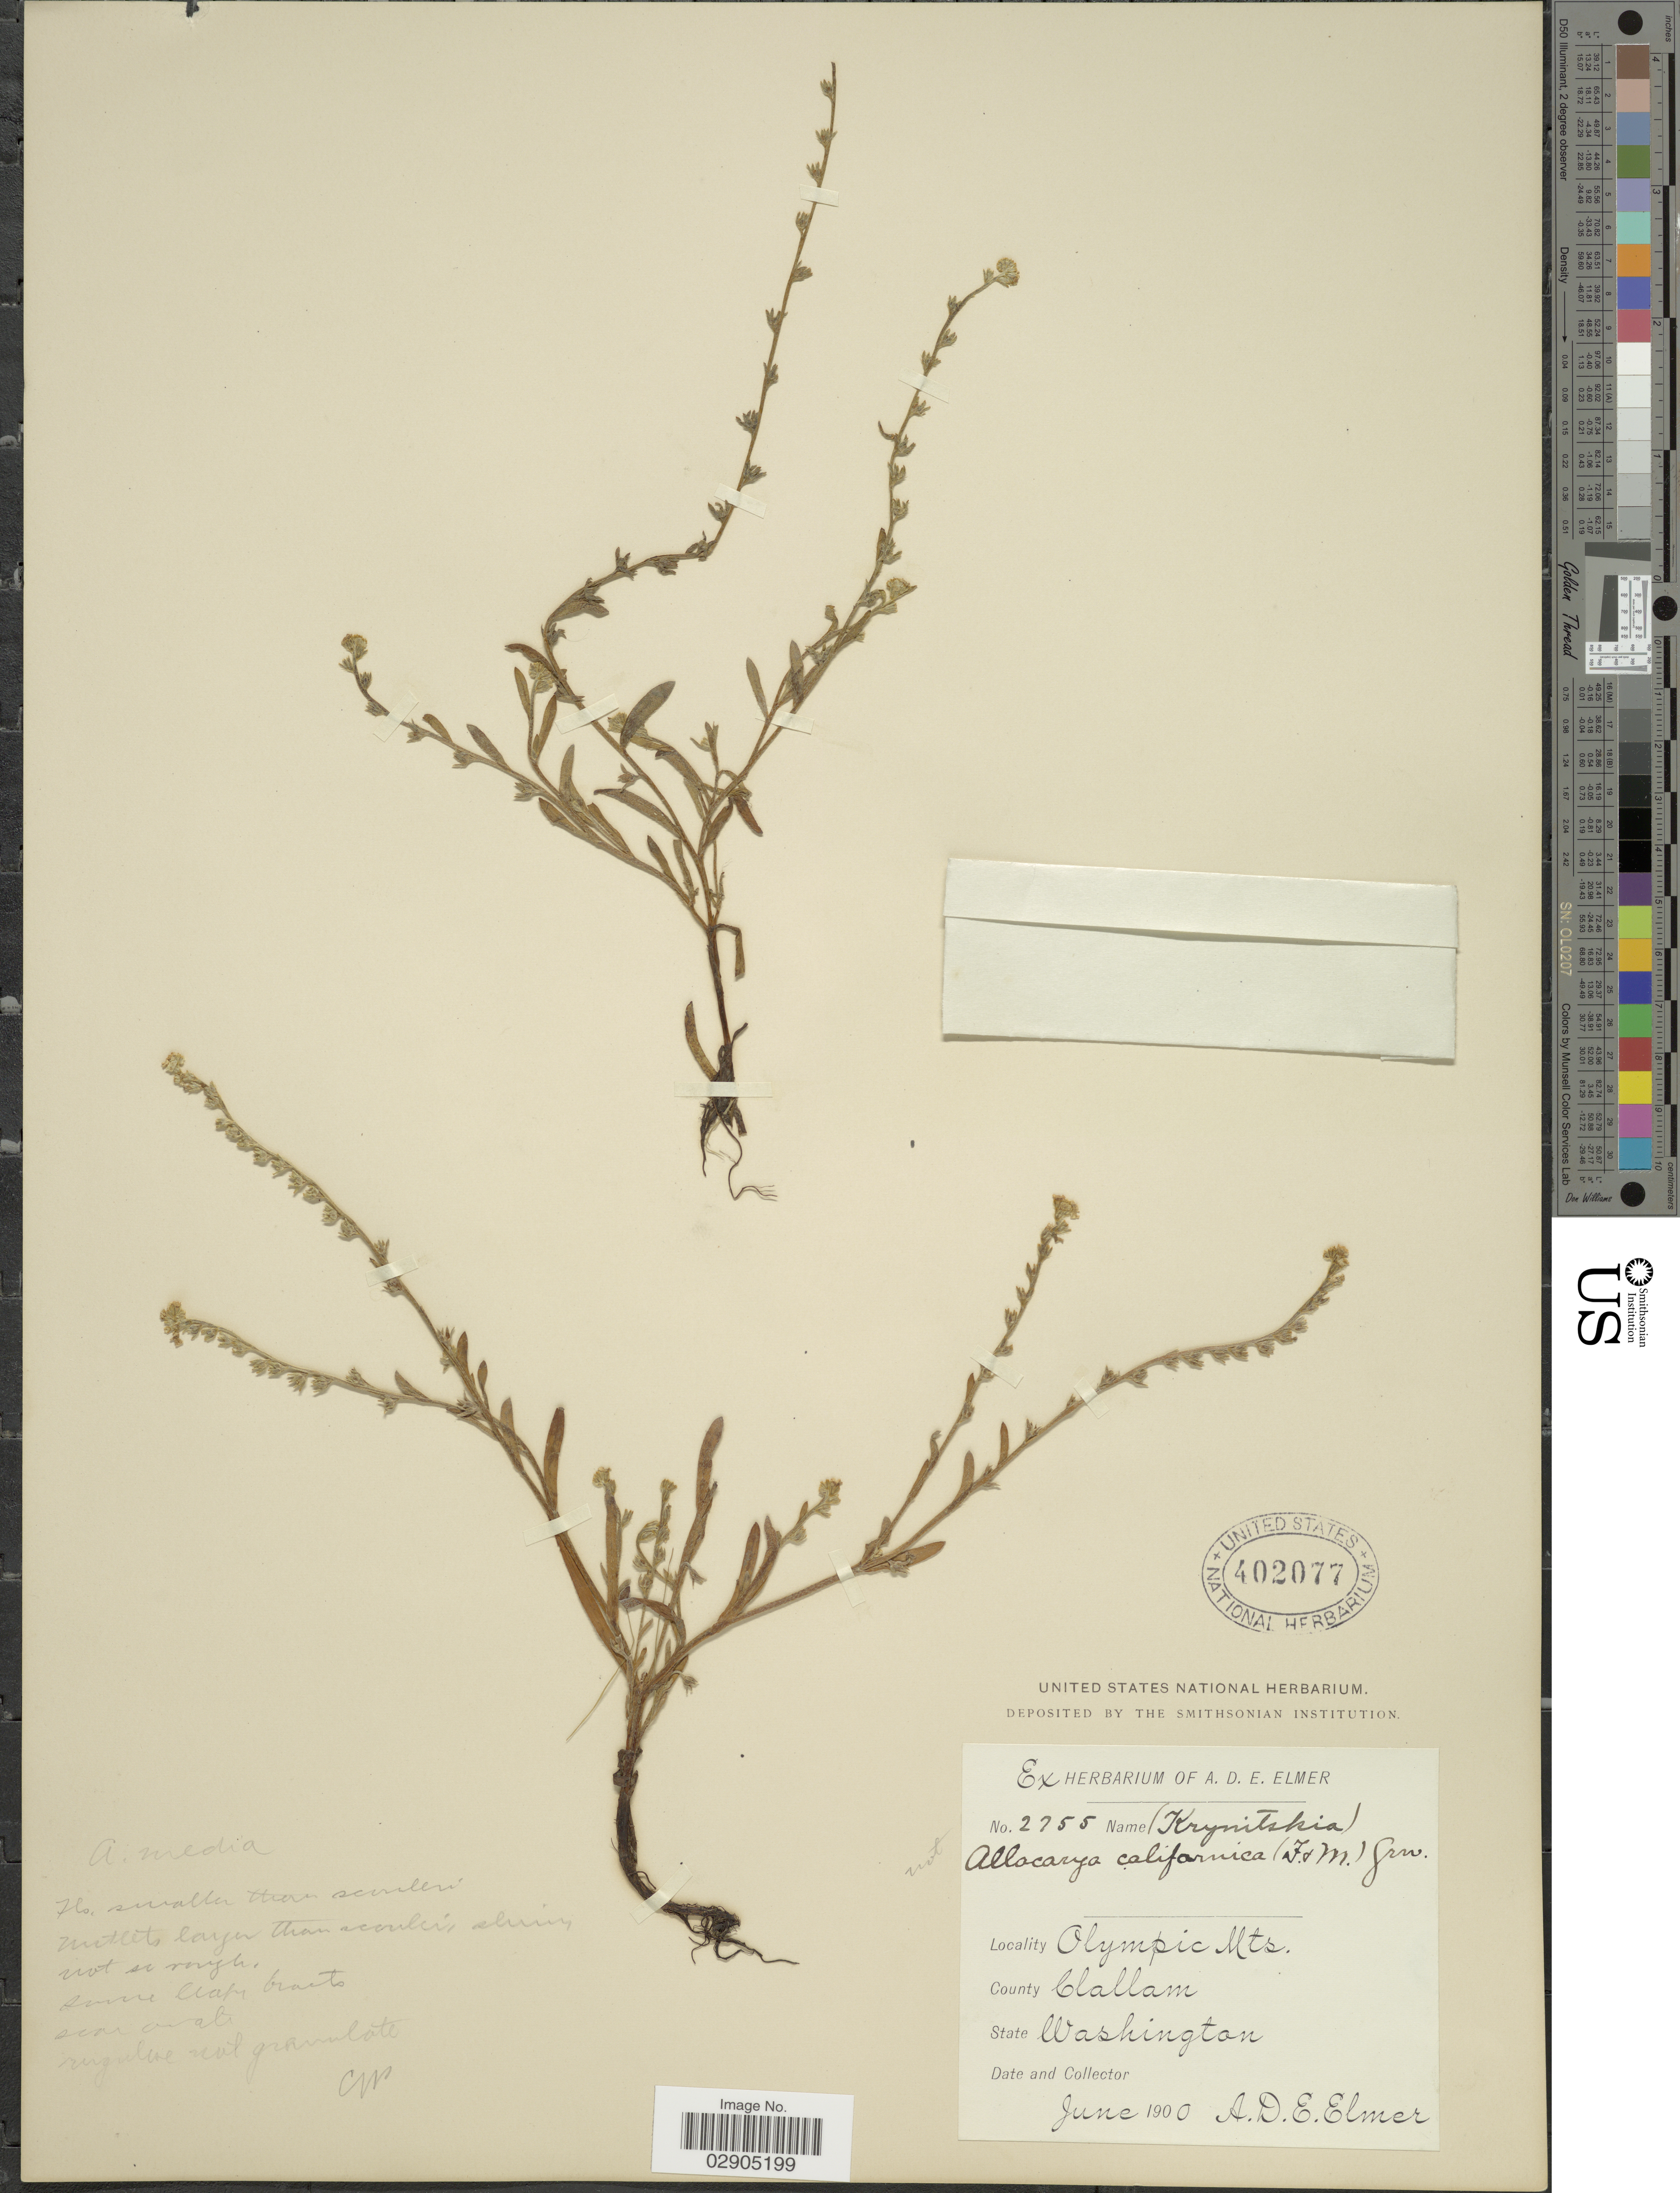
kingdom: Plantae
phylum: Tracheophyta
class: Magnoliopsida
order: Boraginales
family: Boraginaceae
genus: Allocarya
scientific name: Allocarya media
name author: Piper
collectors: A. D. E. Elmer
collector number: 2755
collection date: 1900-06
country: United States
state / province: Washington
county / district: Clallam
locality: Olympic Mts. County Clallam.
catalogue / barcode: US 402077